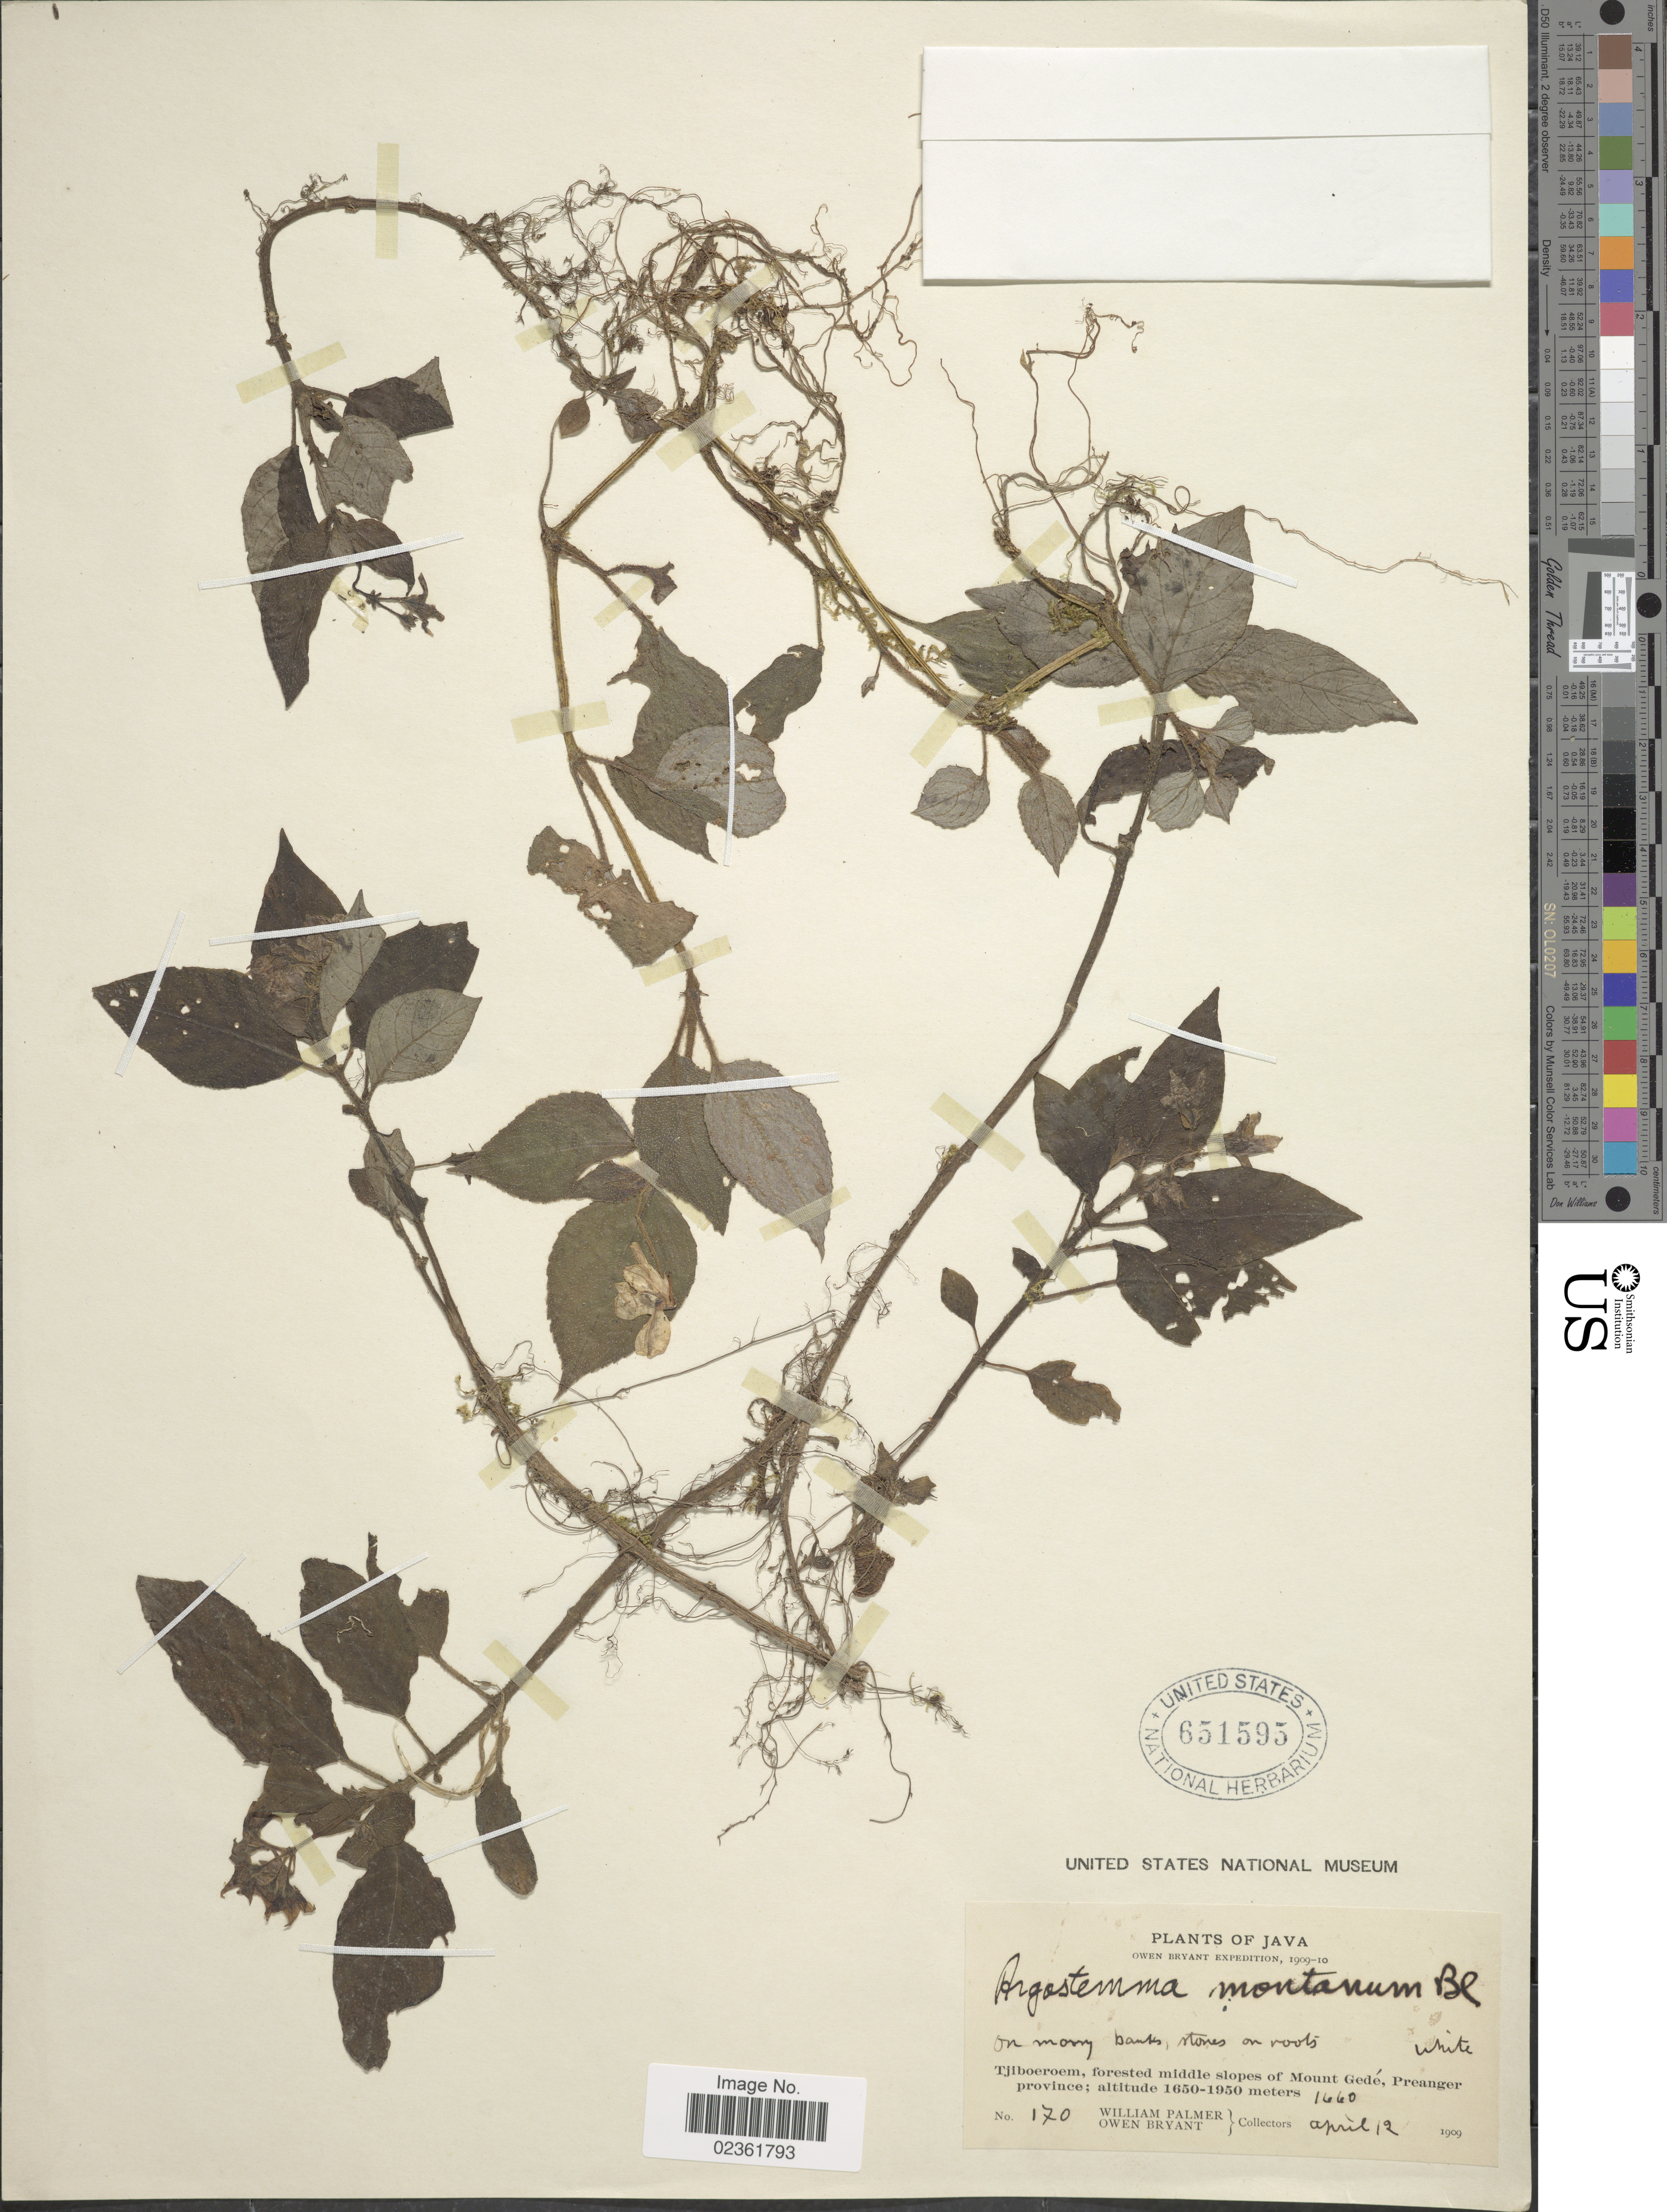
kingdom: Plantae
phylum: Tracheophyta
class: Magnoliopsida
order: Gentianales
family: Rubiaceae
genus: Argostemma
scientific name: Argostemma montanum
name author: Blume ex DC.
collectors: W. Palmer & O. Bryant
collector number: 170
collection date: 1909-04-12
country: Indonesia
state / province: Java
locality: On mossy banks, Tjiboeroem, forested middle slopes of Mount Gede, Preanger province.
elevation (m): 1660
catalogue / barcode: US 651595